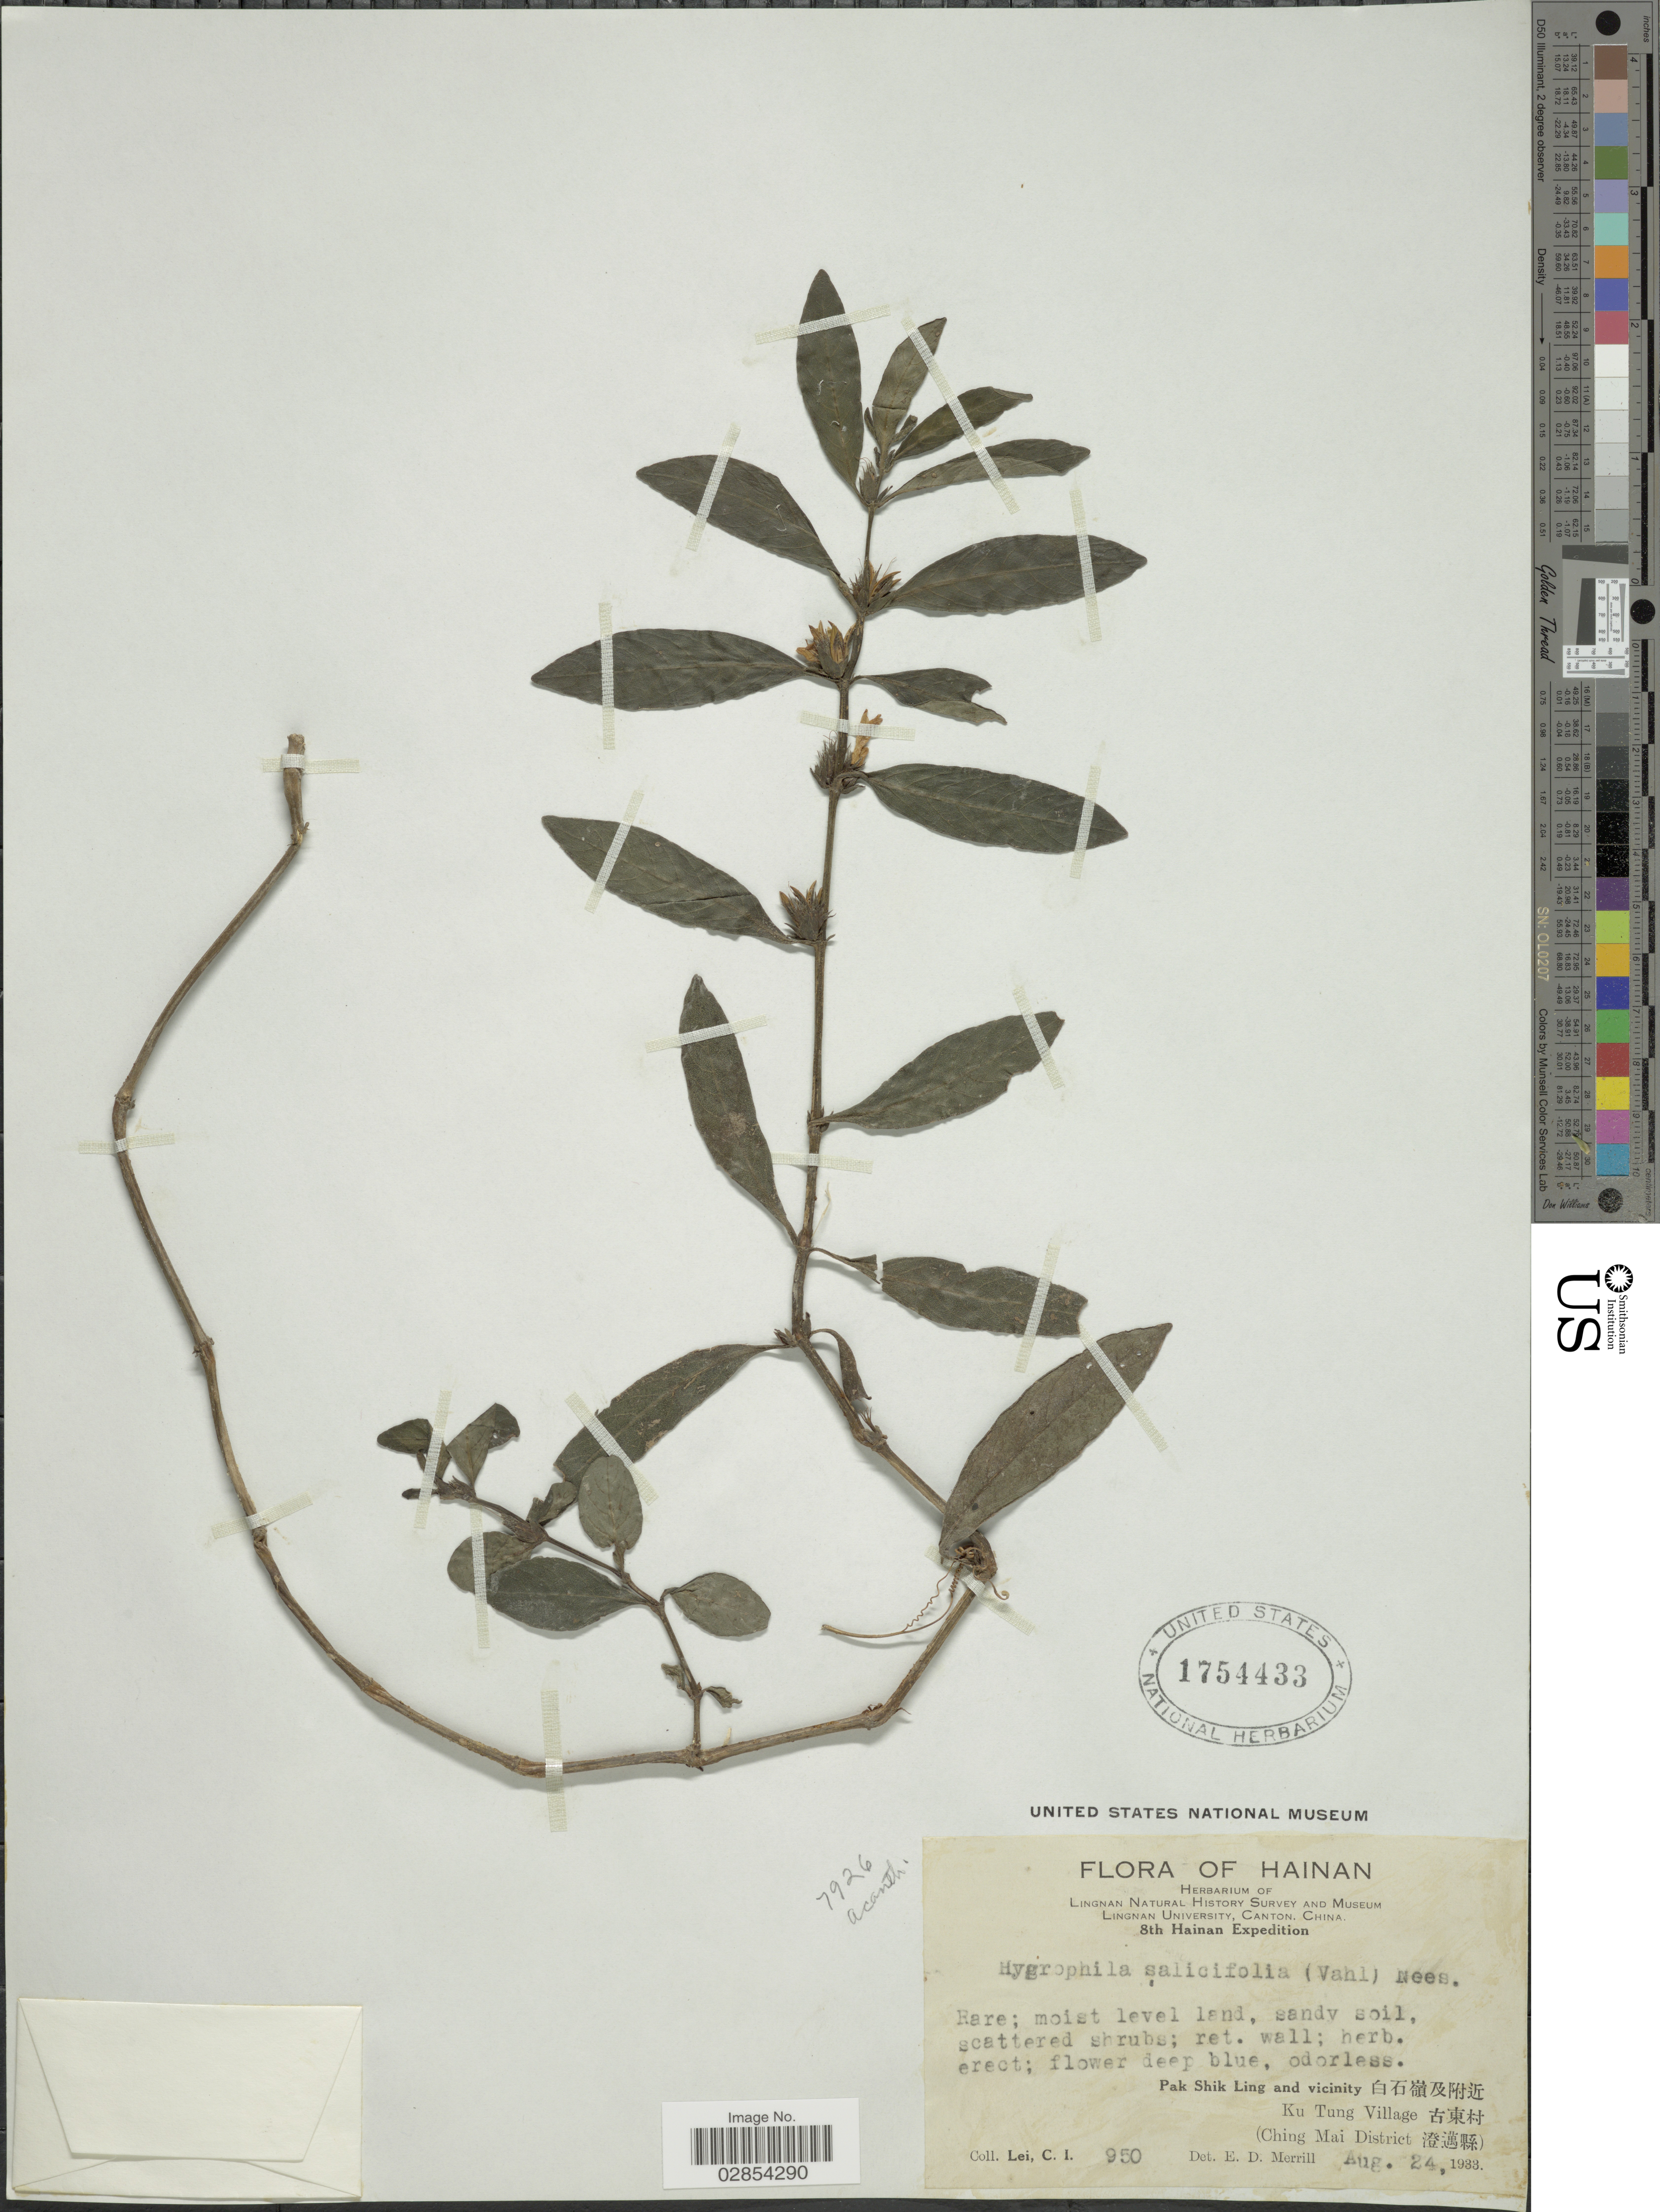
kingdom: Plantae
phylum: Tracheophyta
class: Magnoliopsida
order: Lamiales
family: Acanthaceae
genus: Hygrophila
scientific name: Hygrophila angustifolia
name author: R. Br.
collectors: C. I. Lei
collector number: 950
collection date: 1933-08-24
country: China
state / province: Hainan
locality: Pak Shik Ling and vicinity . Ku Tung Village (Ching Mai District).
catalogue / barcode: US 1754433